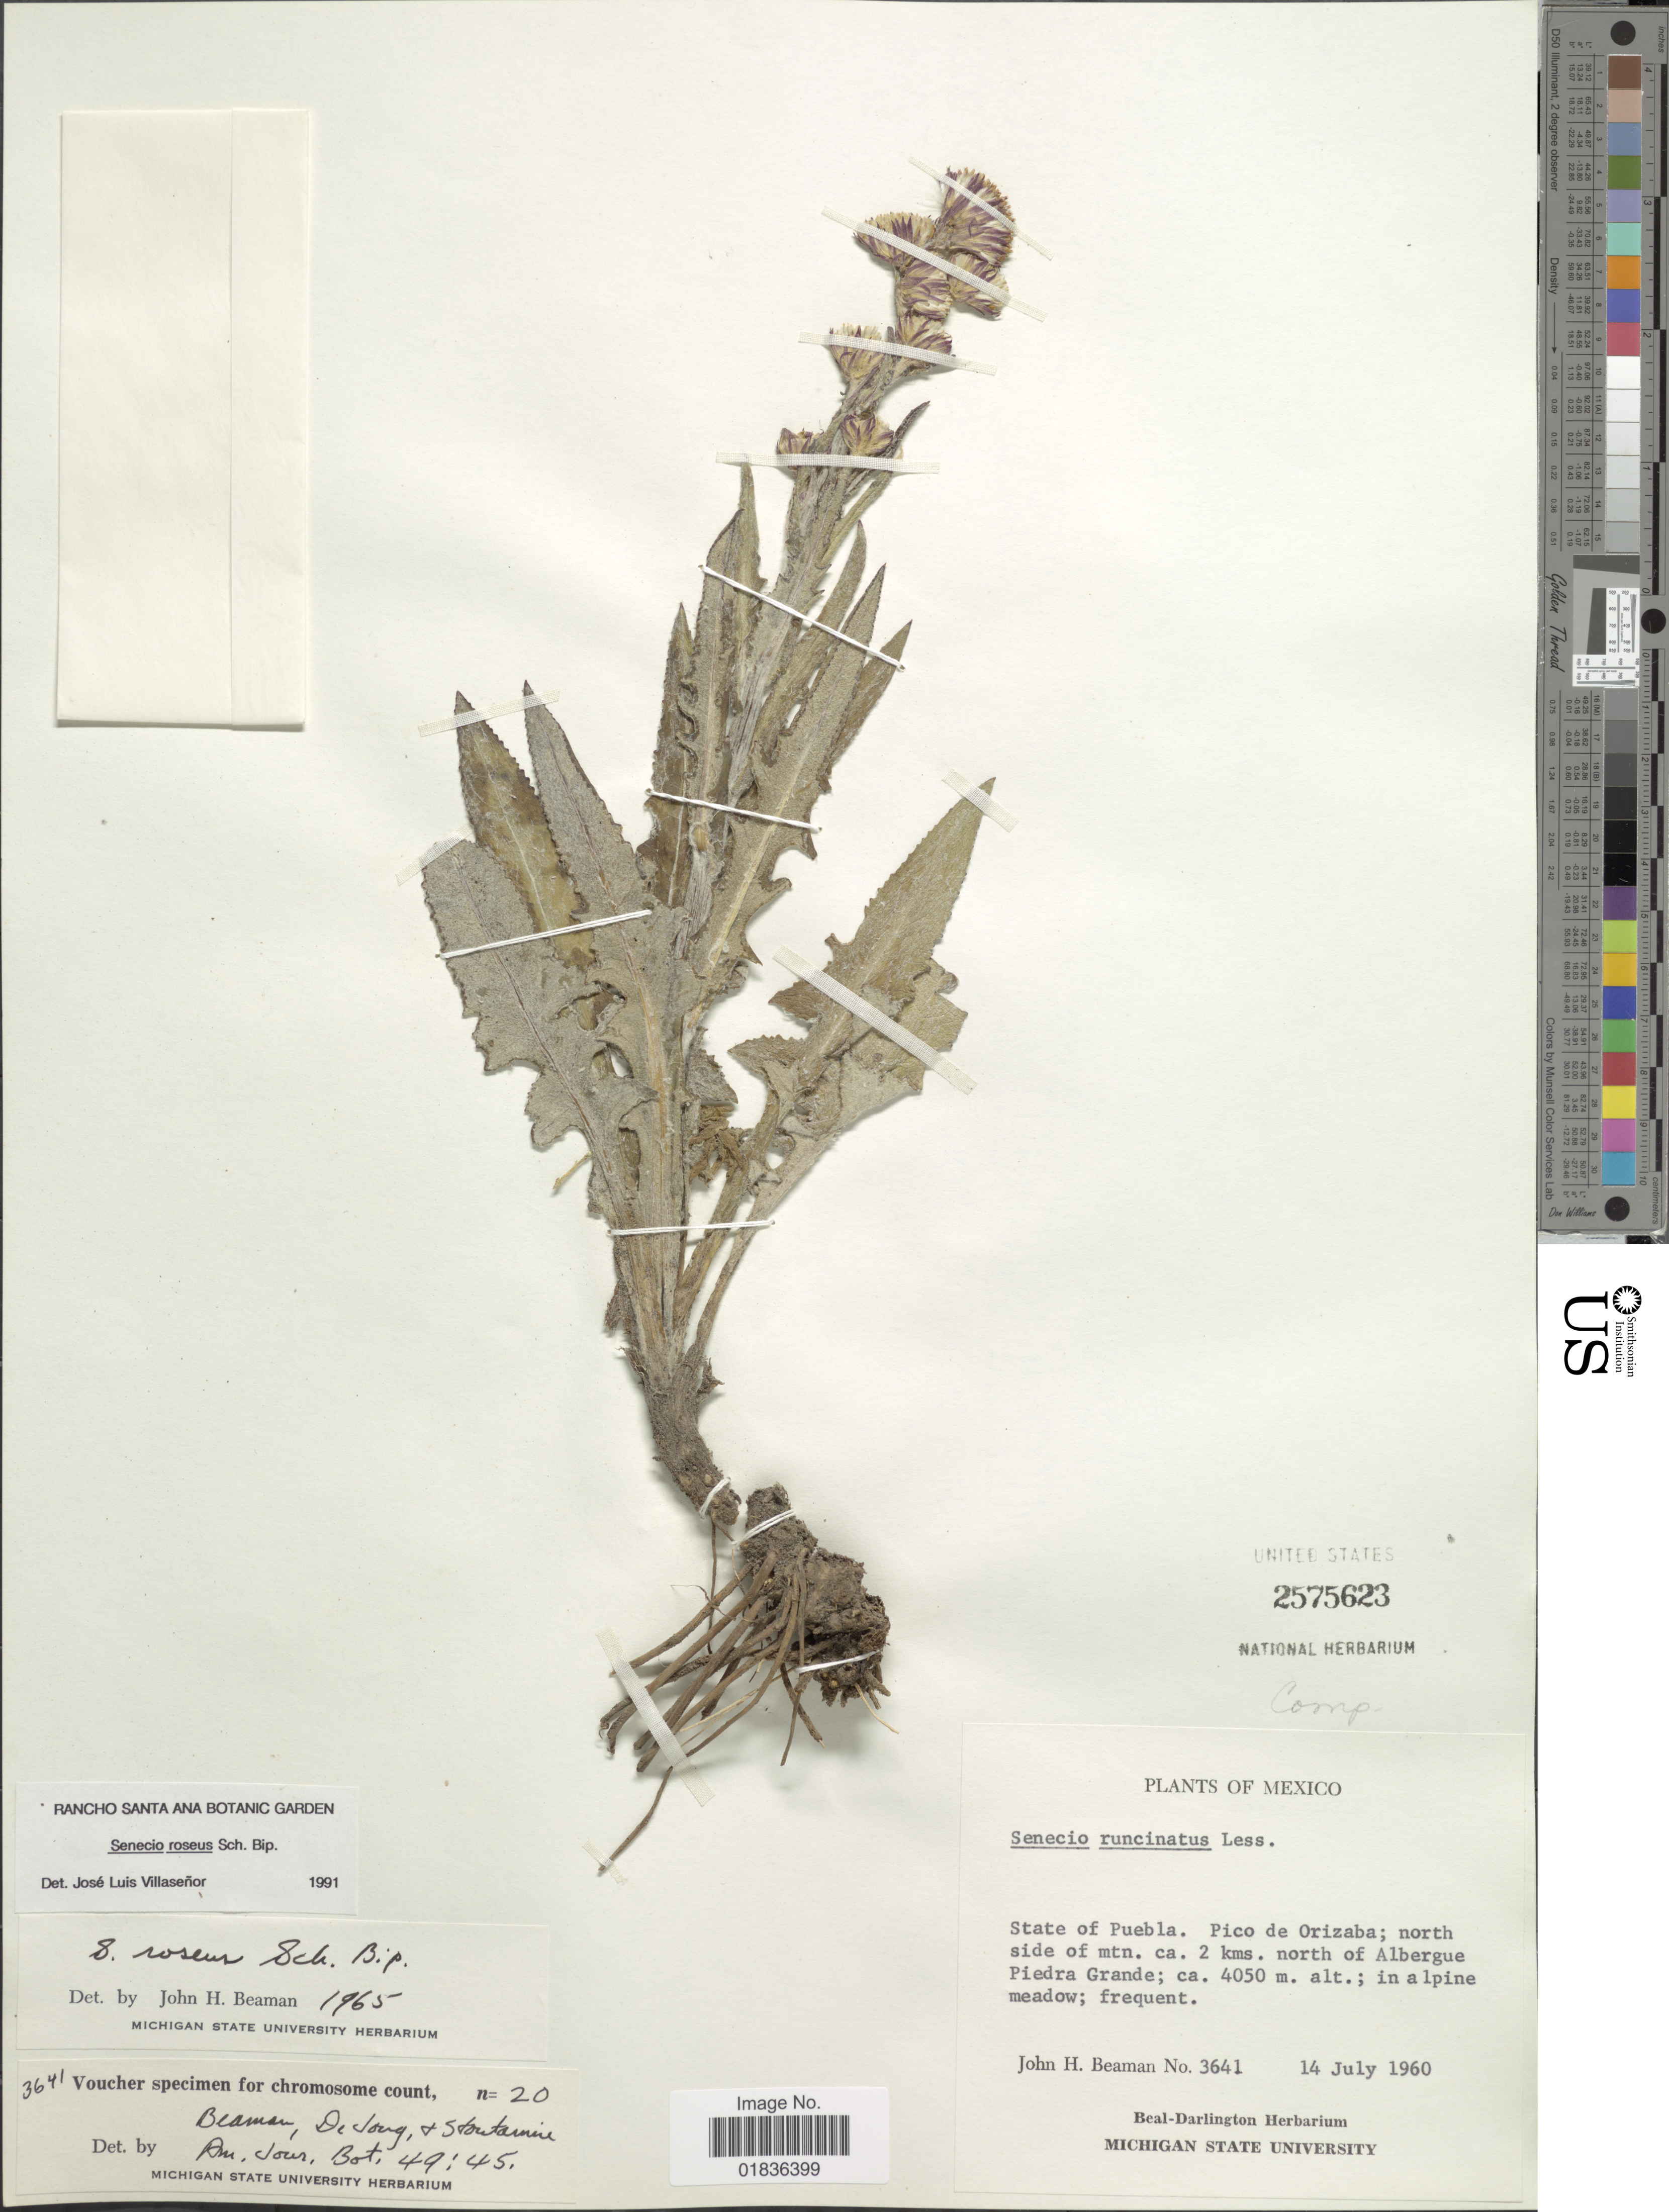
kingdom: Plantae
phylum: Tracheophyta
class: Magnoliopsida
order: Asterales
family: Asteraceae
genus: Senecio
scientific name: Senecio roseus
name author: Sch. Bip.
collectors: J. H. Beaman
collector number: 3641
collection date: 1960-07-14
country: Mexico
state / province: Puebla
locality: Pico de Orizaba; north side of mtn. ca. 2 kms. north of Albergue Piedra Grande.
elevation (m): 4050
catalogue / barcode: US 2575623